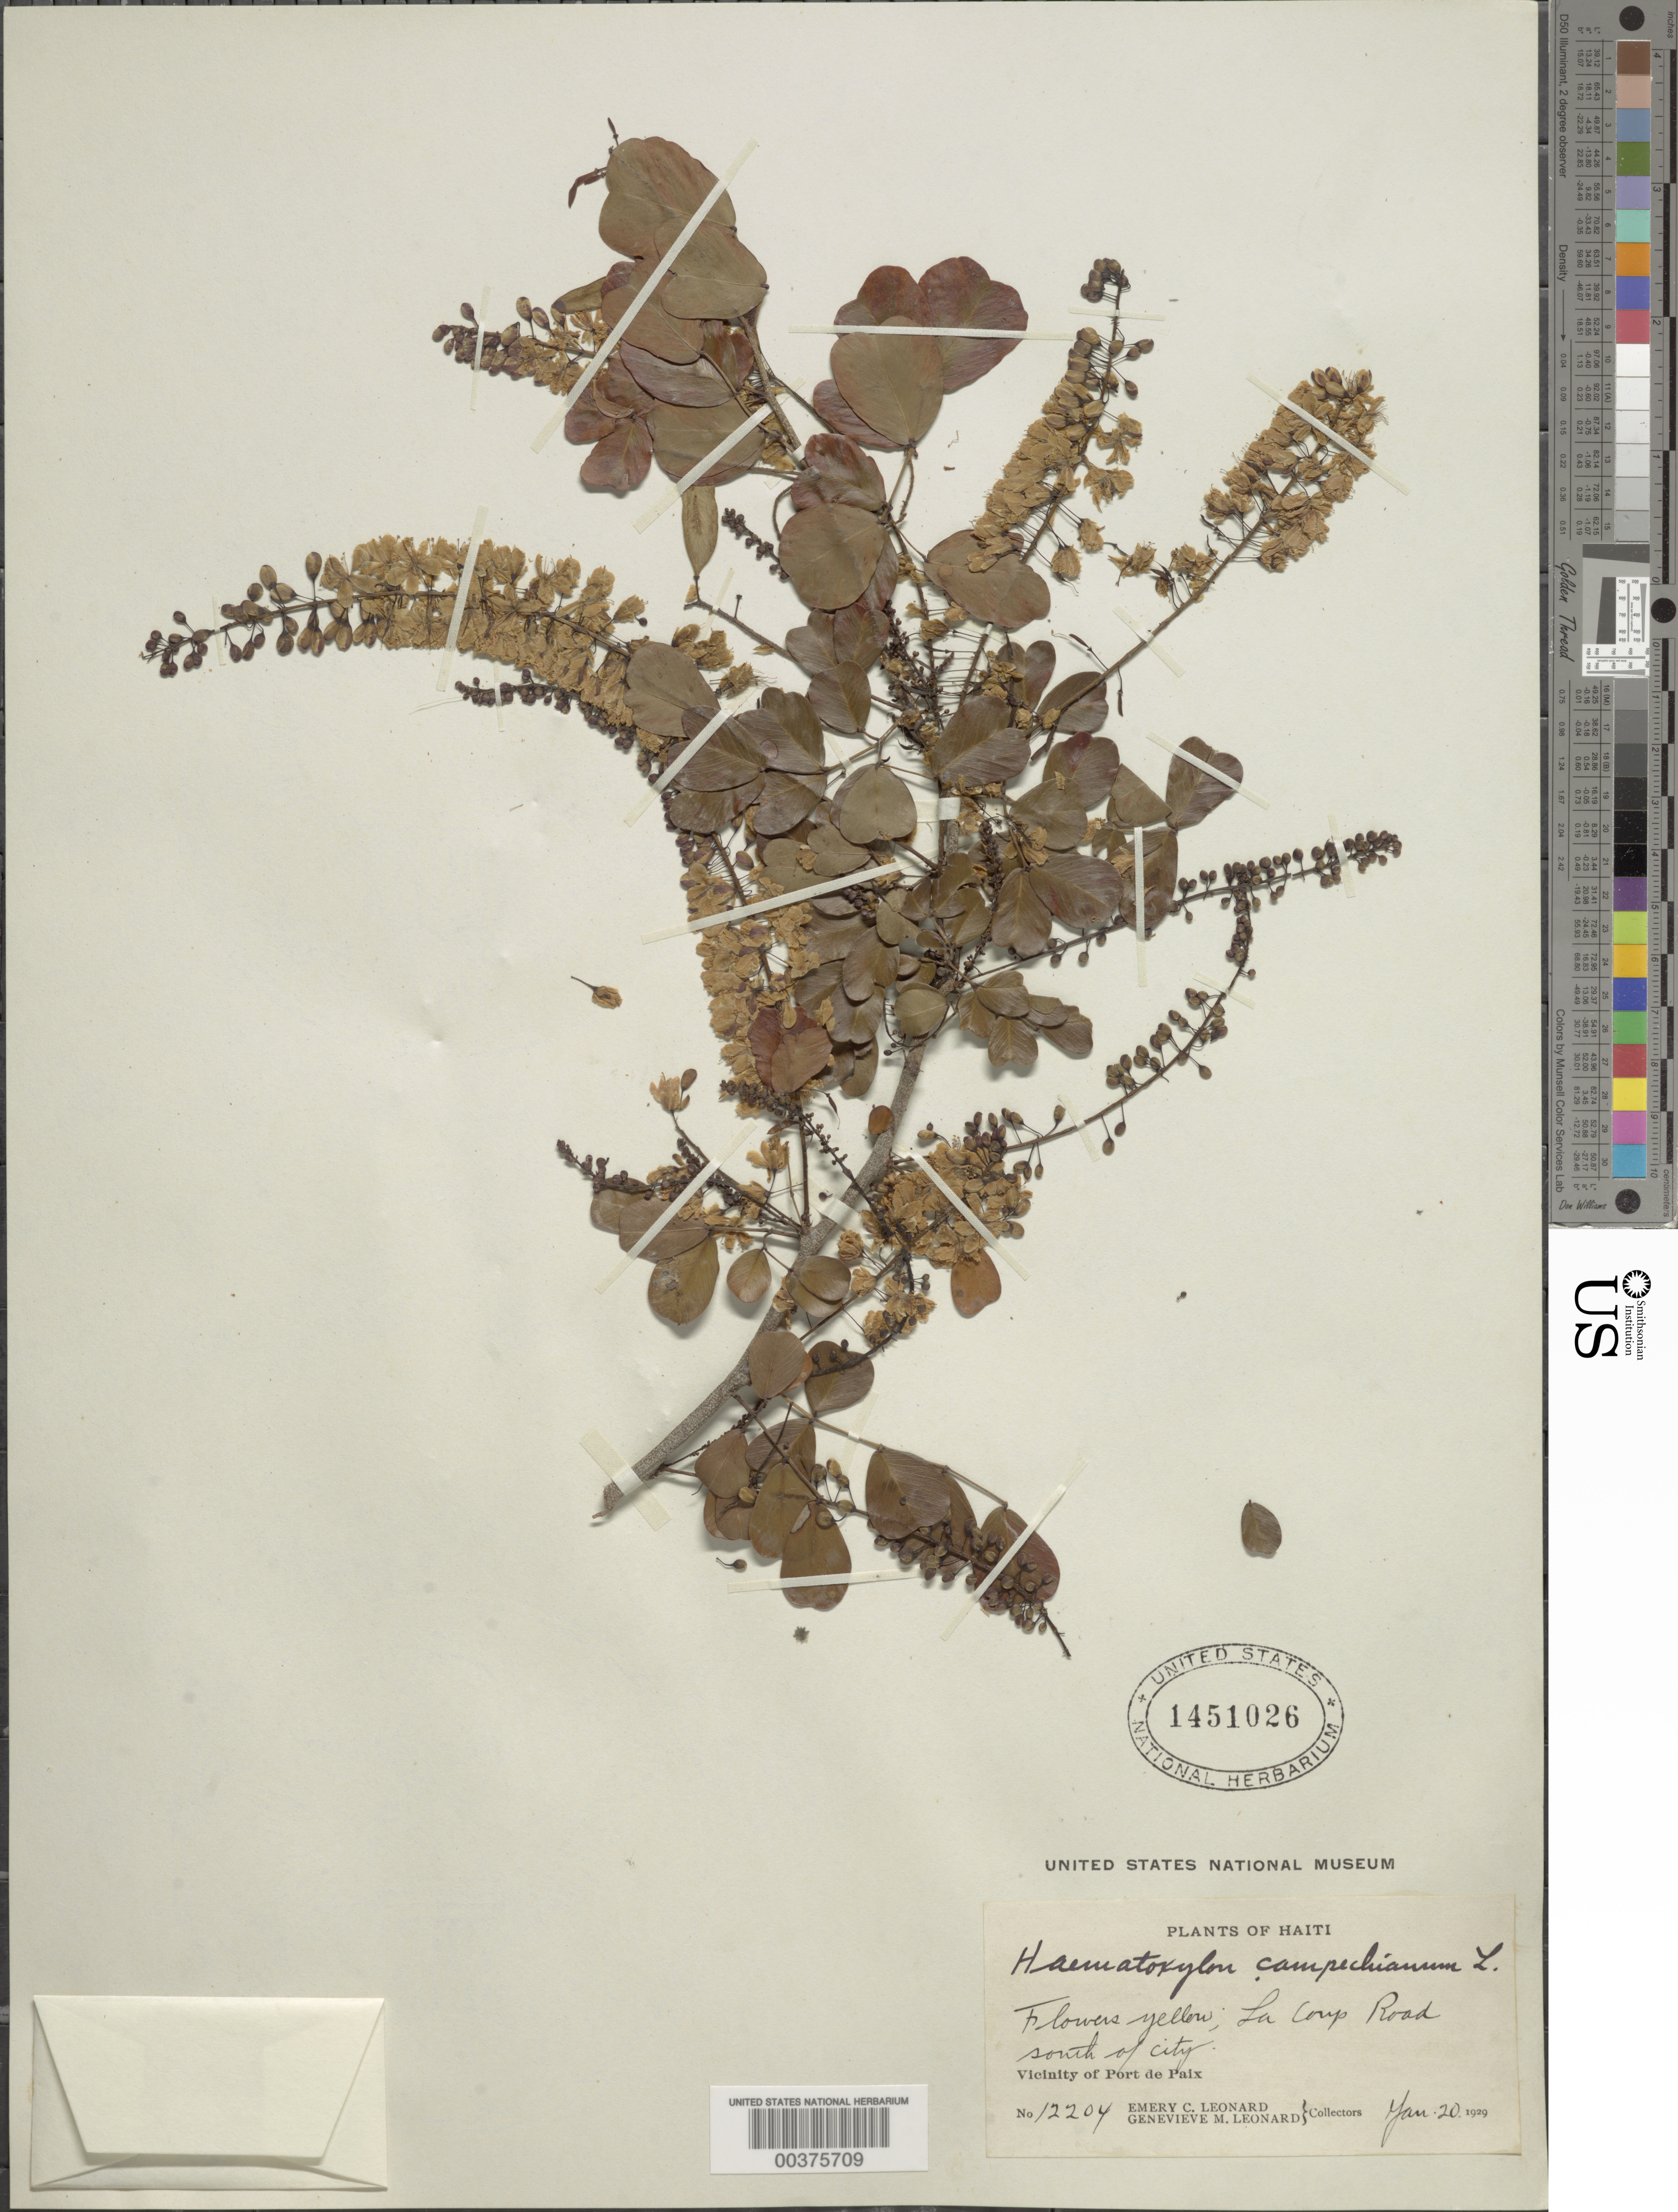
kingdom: Plantae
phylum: Tracheophyta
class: Magnoliopsida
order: Fabales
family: Fabaceae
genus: Haematoxylum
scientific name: Haematoxylum campechianum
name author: L.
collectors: E. C. Leonard & G. M. Leonard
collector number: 12204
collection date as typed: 20 Jan 1929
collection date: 1929-01-20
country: Haiti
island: Hispaniola Island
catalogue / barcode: US 1451026